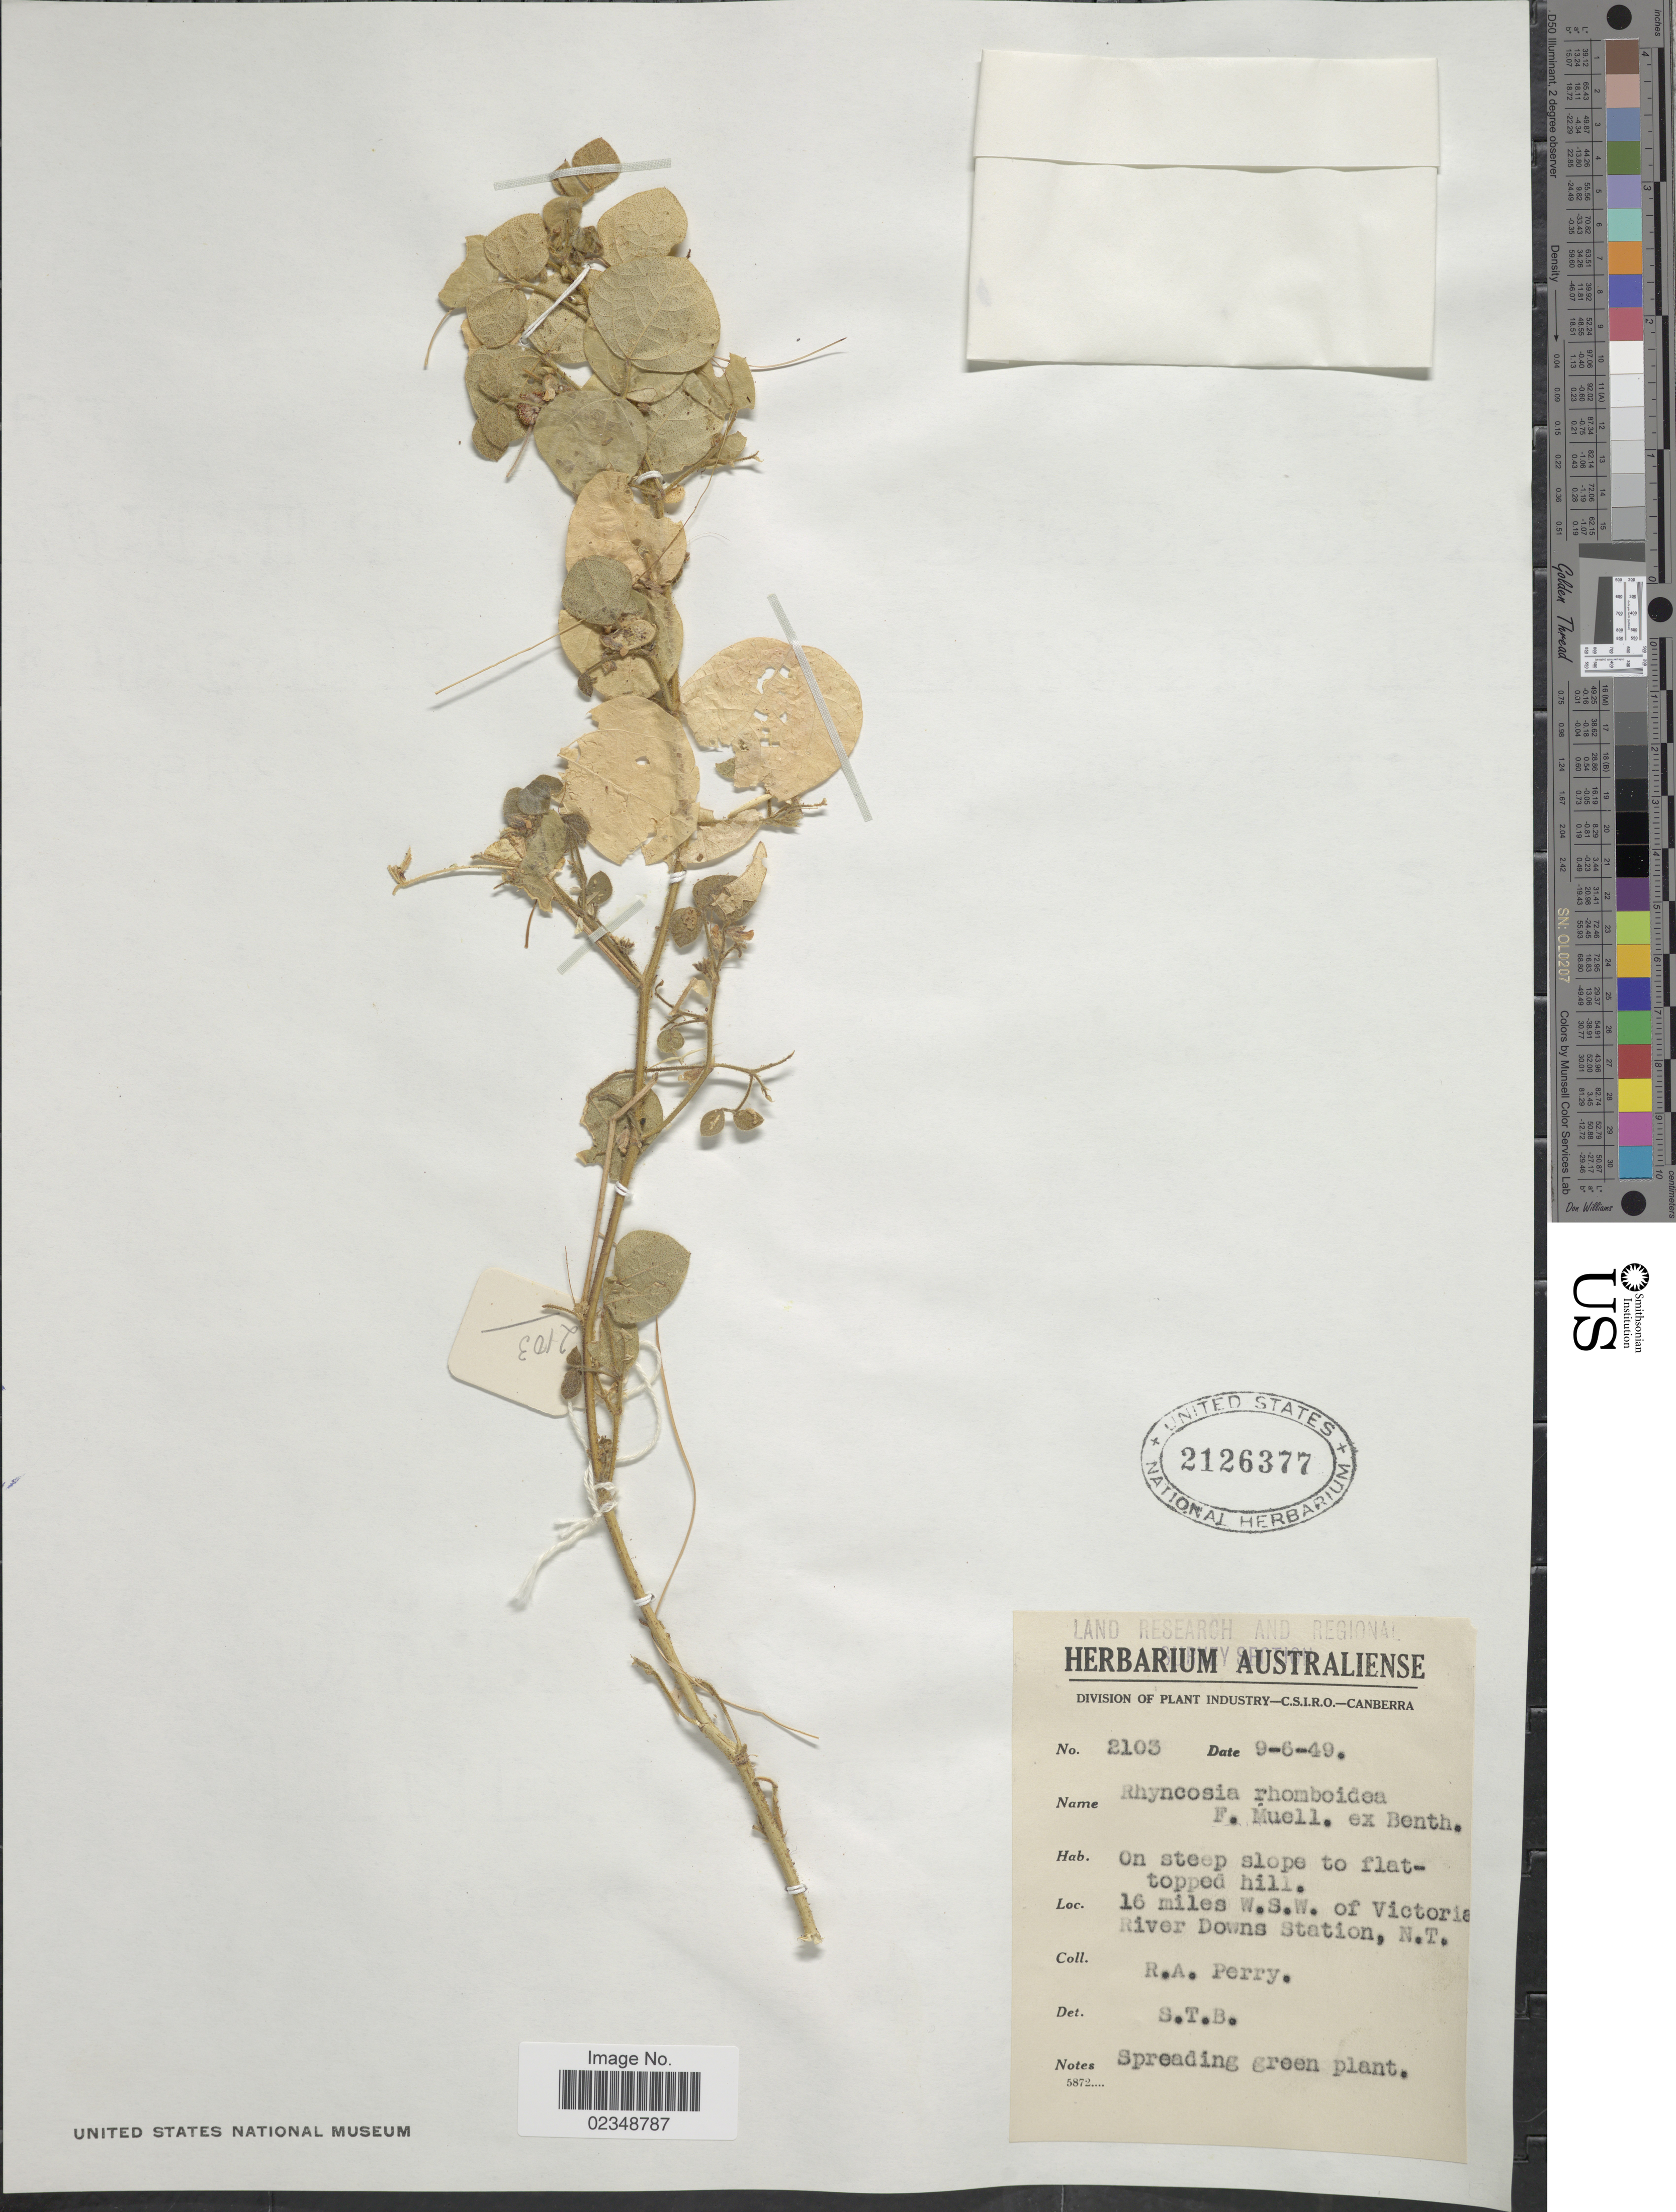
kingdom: Plantae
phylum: Tracheophyta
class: Magnoliopsida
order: Fabales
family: Fabaceae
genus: Rhynchosia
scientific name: Rhynchosia rhomboidea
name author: F. Muell. ex Benth.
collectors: Perry, R. A.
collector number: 2103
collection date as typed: Transcribed d/m/y: 9/6/49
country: Australia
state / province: Northern Territory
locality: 16 miles W.S.W. of Victoria River Downs Station, N.T.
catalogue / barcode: US 2126377